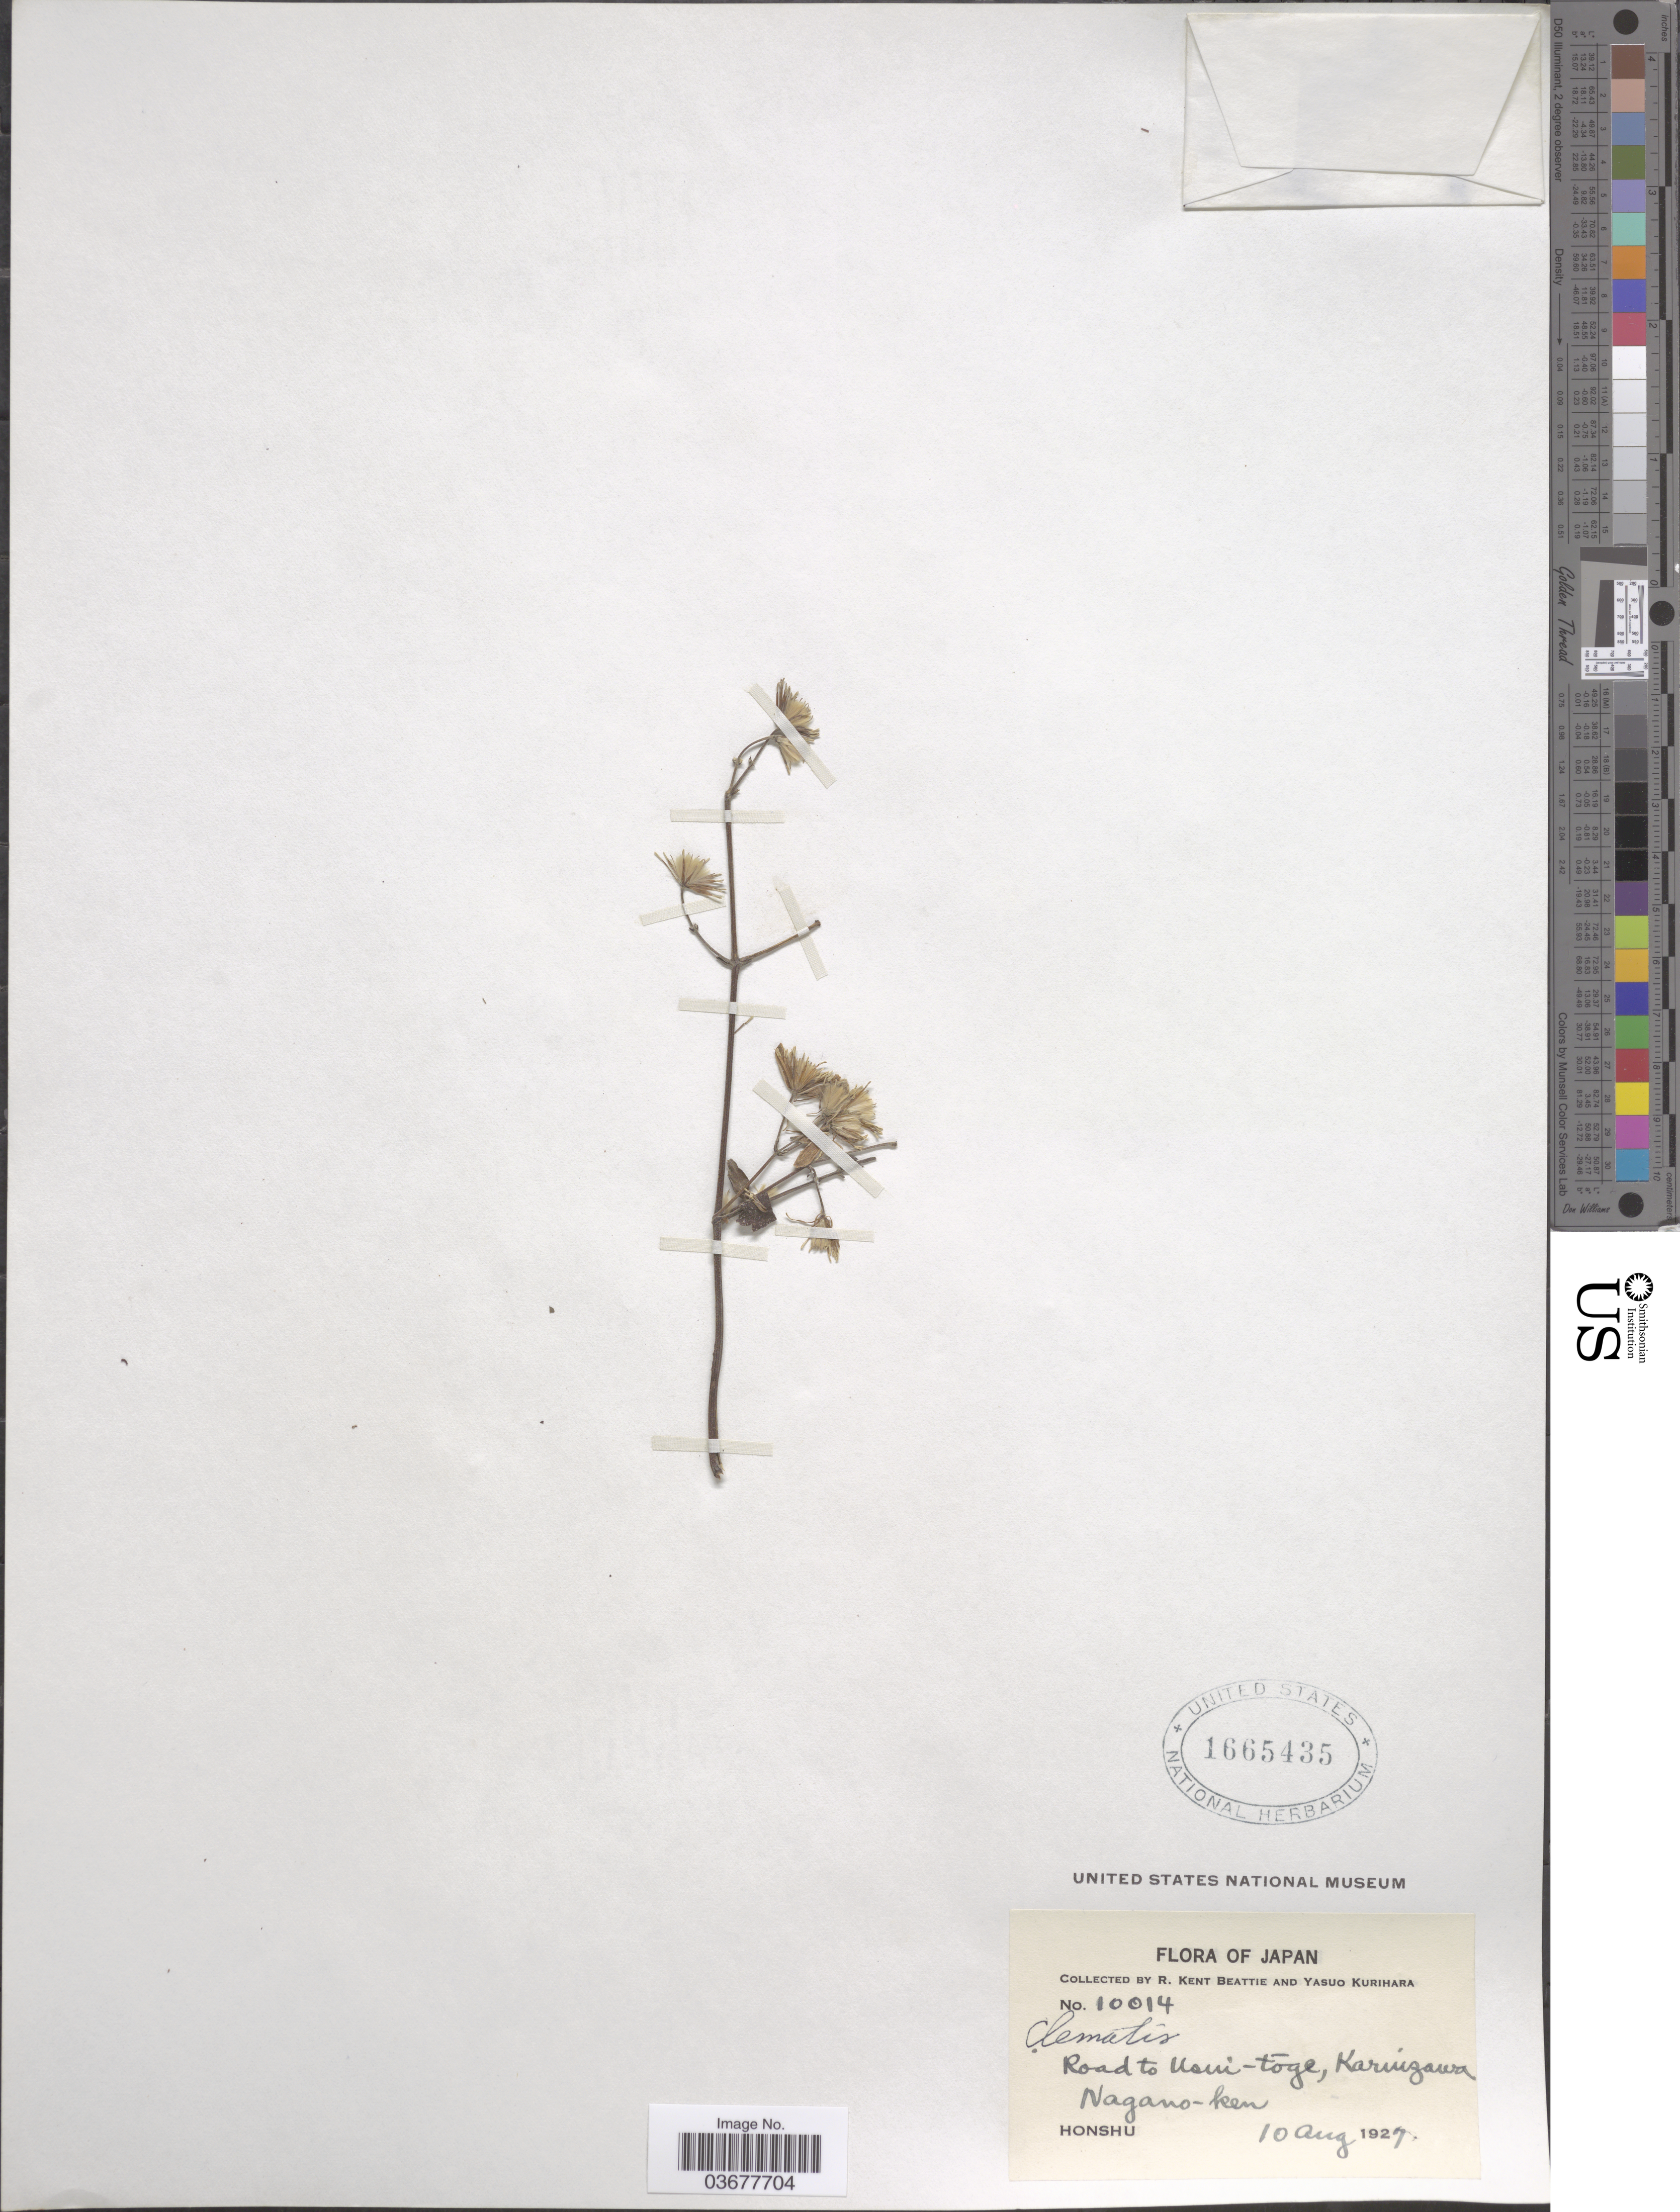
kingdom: Plantae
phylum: Tracheophyta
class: Magnoliopsida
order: Ranunculales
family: Ranunculaceae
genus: Clematis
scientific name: Clematis sp.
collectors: R. K. Beattie & Y. Kurihara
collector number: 10014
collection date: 1927-08-10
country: Japan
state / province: Nagano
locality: Road to Usui-tōge, Karuizawa. Nagano-ken.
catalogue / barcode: US 1665435